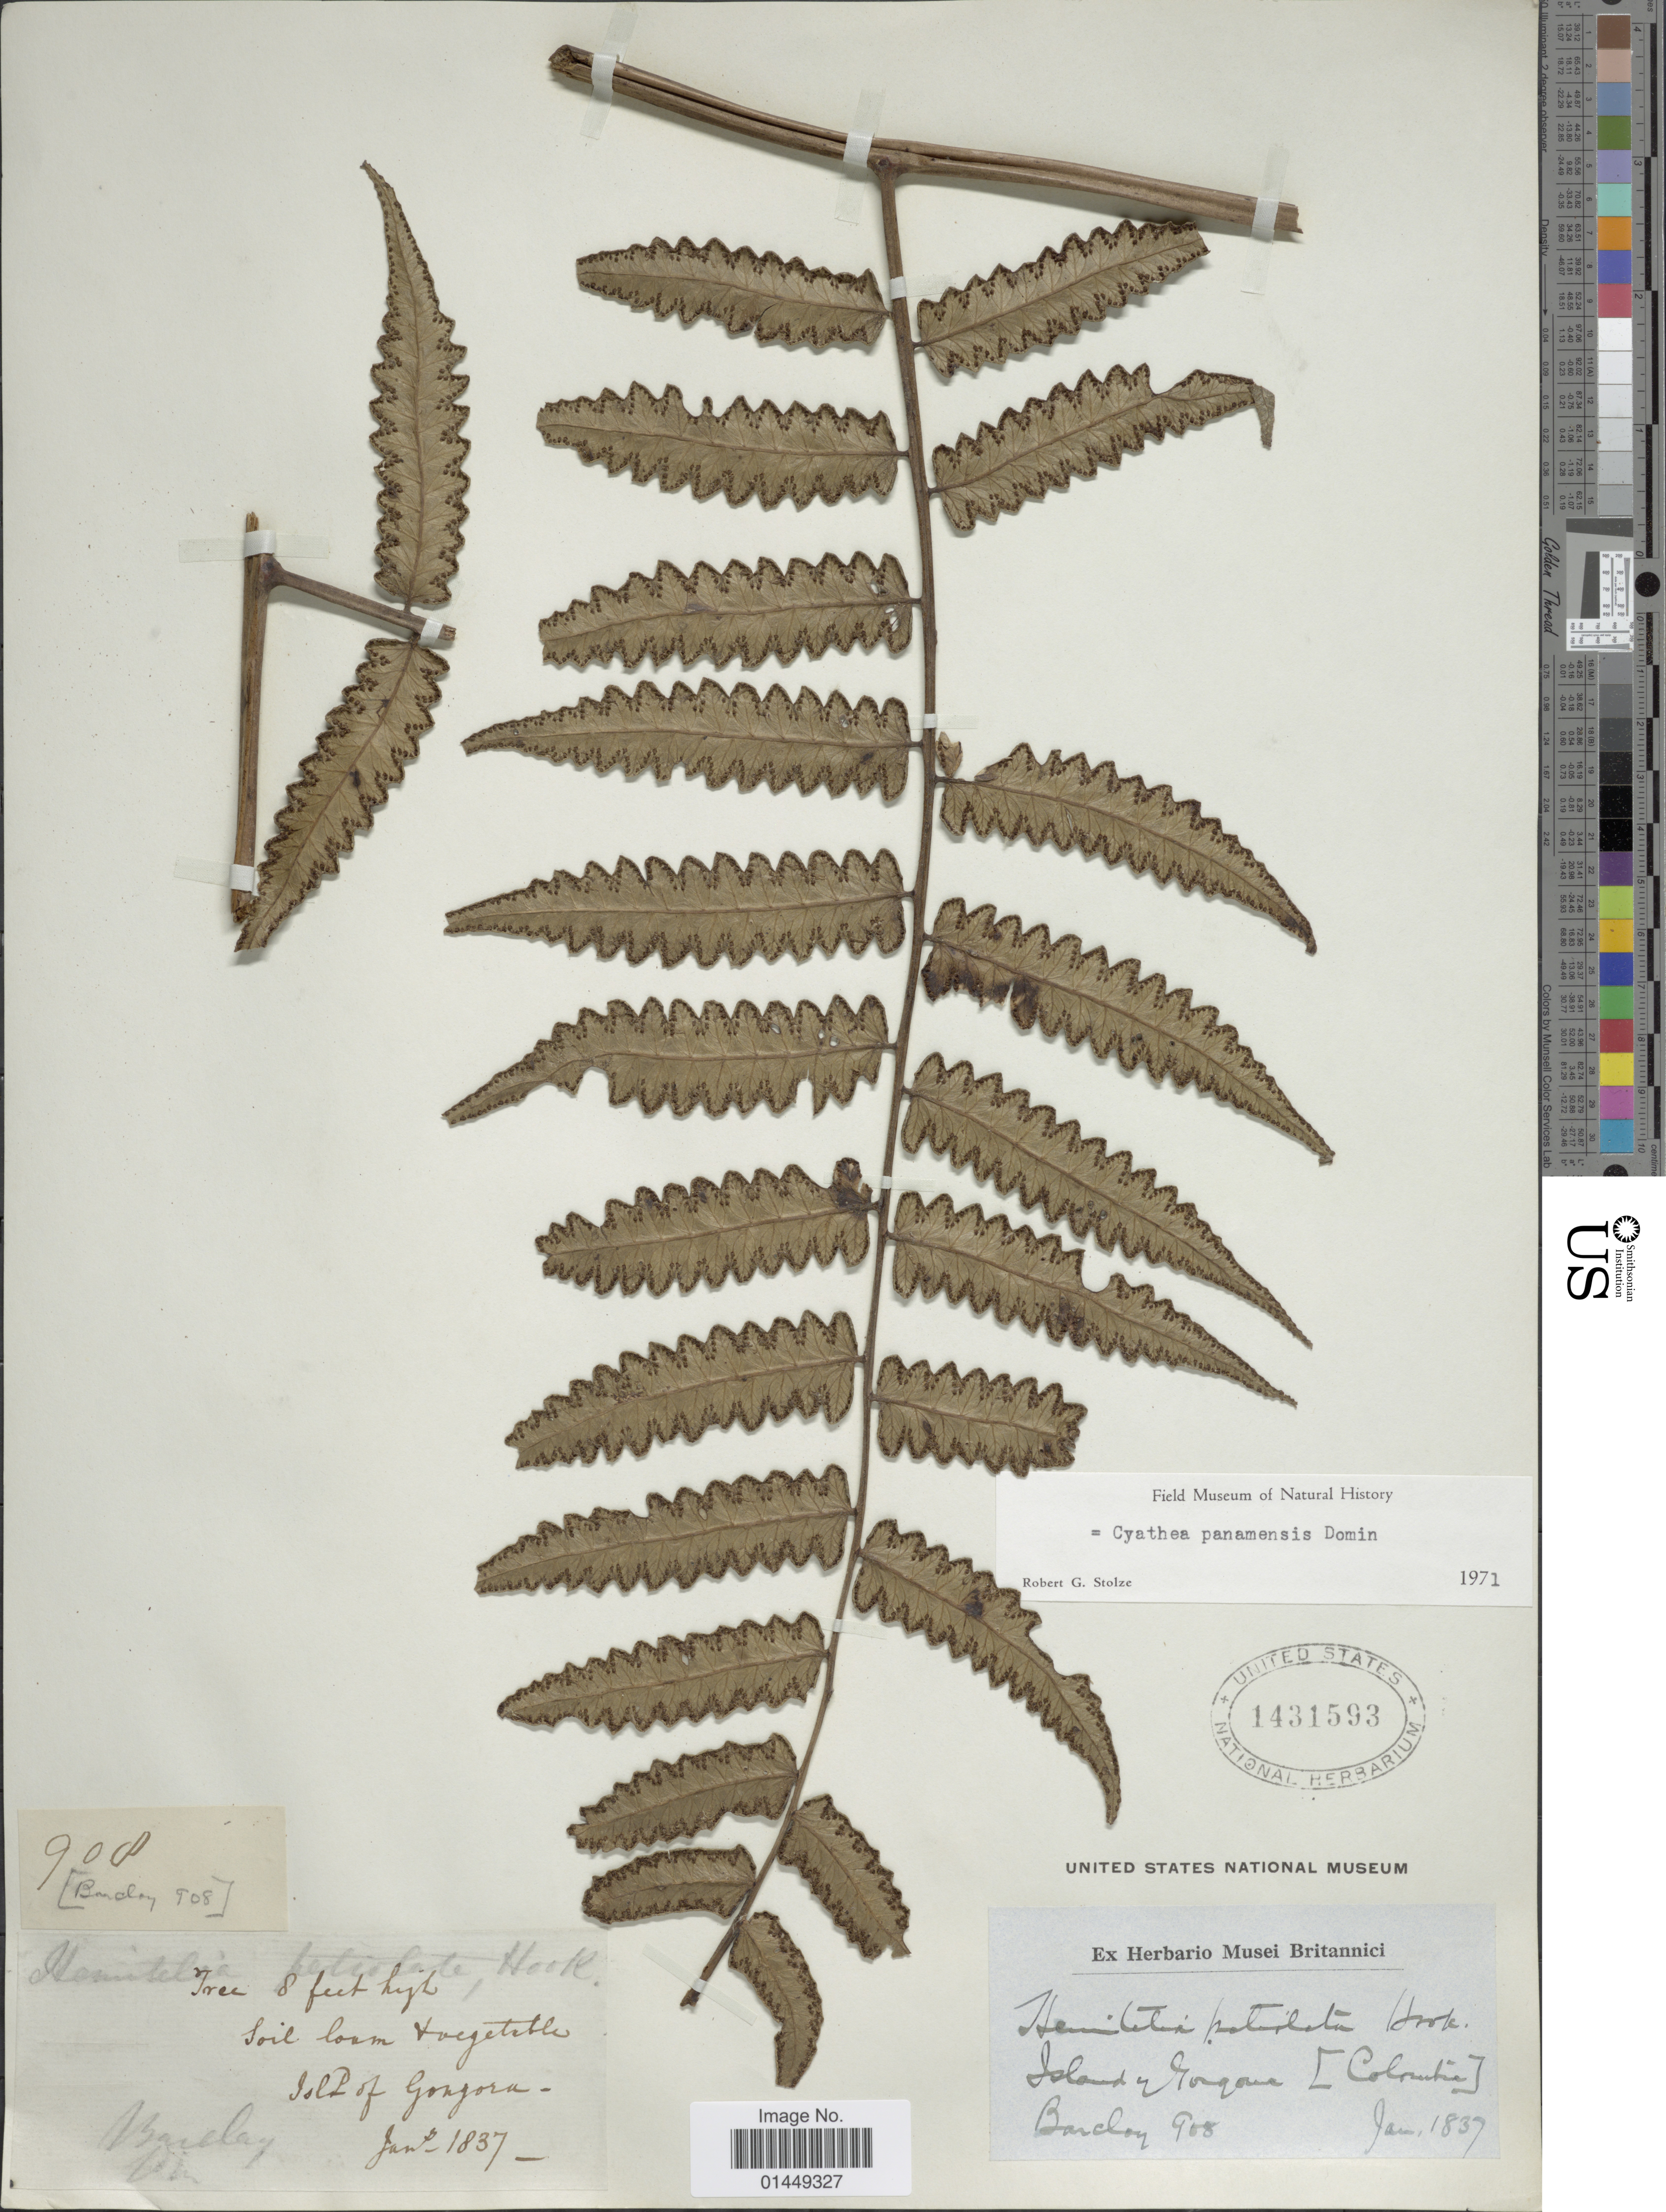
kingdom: Plantae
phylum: Tracheophyta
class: Polypodiopsida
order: Cyatheales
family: Cyatheaceae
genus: Cyathea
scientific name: Cyathea petiolata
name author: (Hook.) R.M. Tryon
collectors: -- Barclay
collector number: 905*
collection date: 1837-01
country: Colombia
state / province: Cauca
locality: Island of Gongora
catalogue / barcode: US 1431593